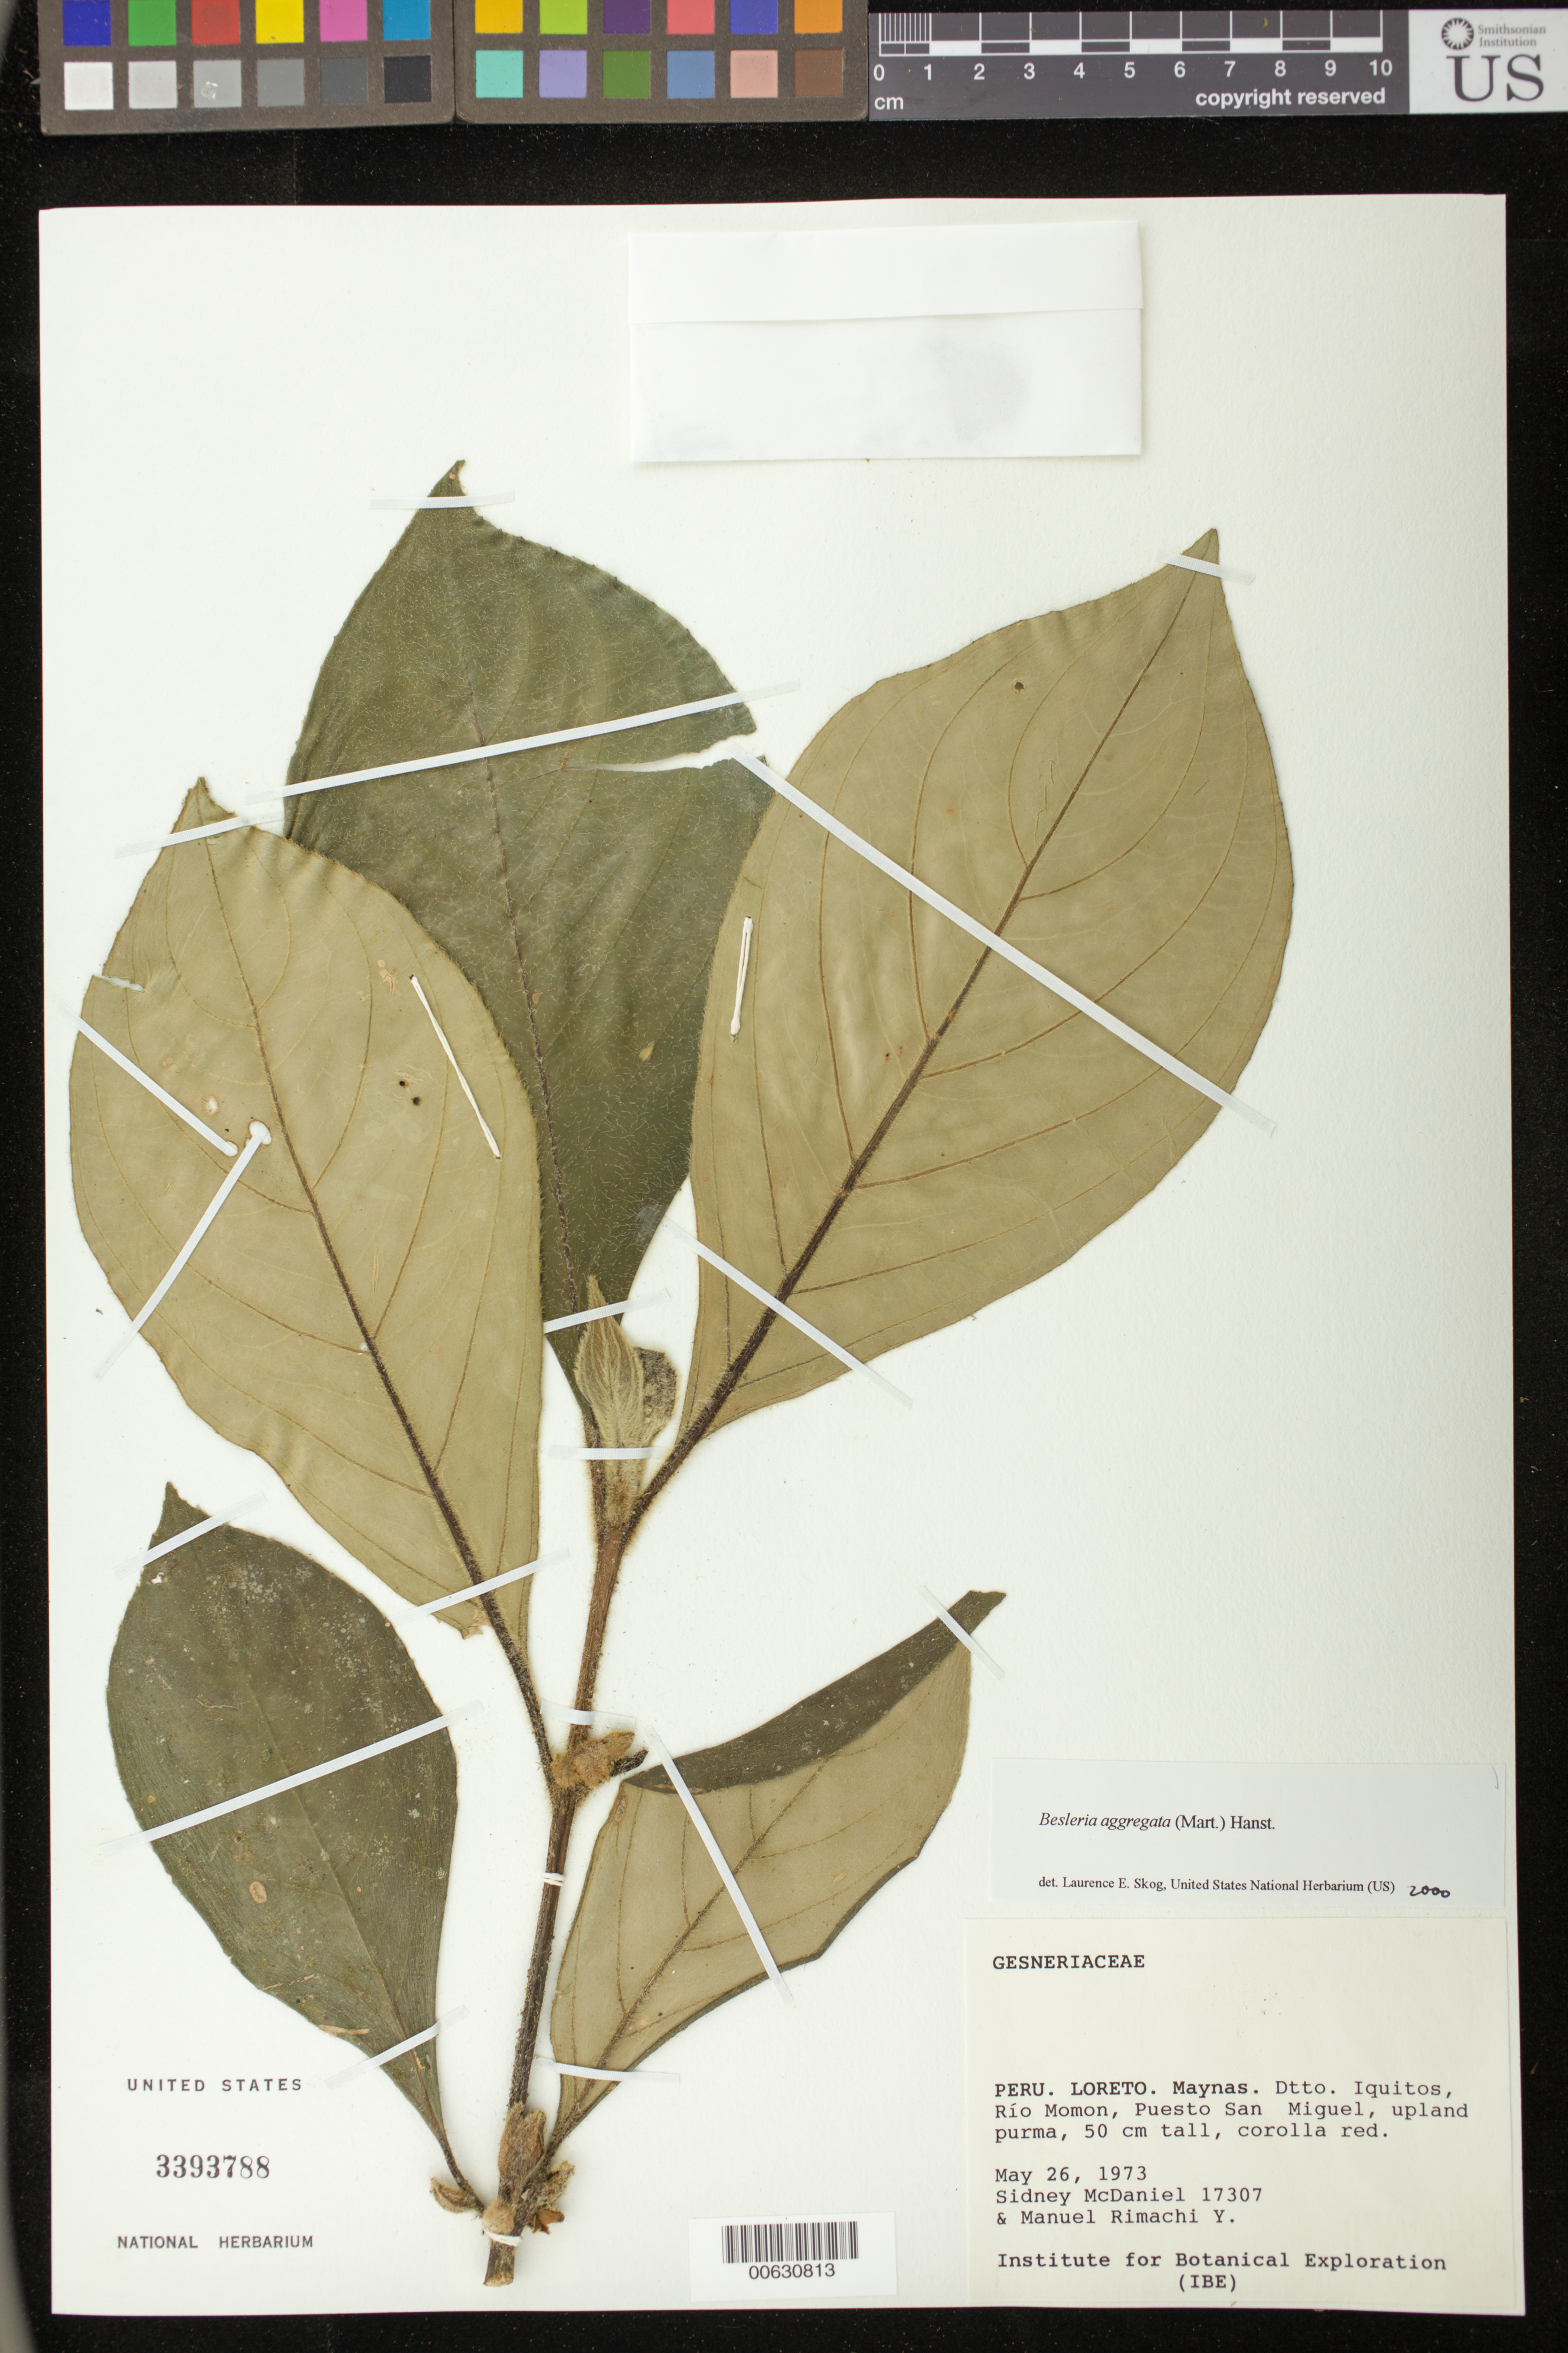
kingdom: Plantae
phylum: Tracheophyta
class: Magnoliopsida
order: Lamiales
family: Gesneriaceae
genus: Besleria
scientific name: Besleria aggregata var. aggregata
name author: (Mart.) Hanst.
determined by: Skog, Laurence E.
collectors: S. McDaniel & M. Rimachi Y.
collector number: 17307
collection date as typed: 26 May 1973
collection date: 1973-05-26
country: Peru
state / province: Loreto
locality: Maynas, Dtto. Iquitos, Río Momon, Puesto San Miguel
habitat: Upland purma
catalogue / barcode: US 3393788